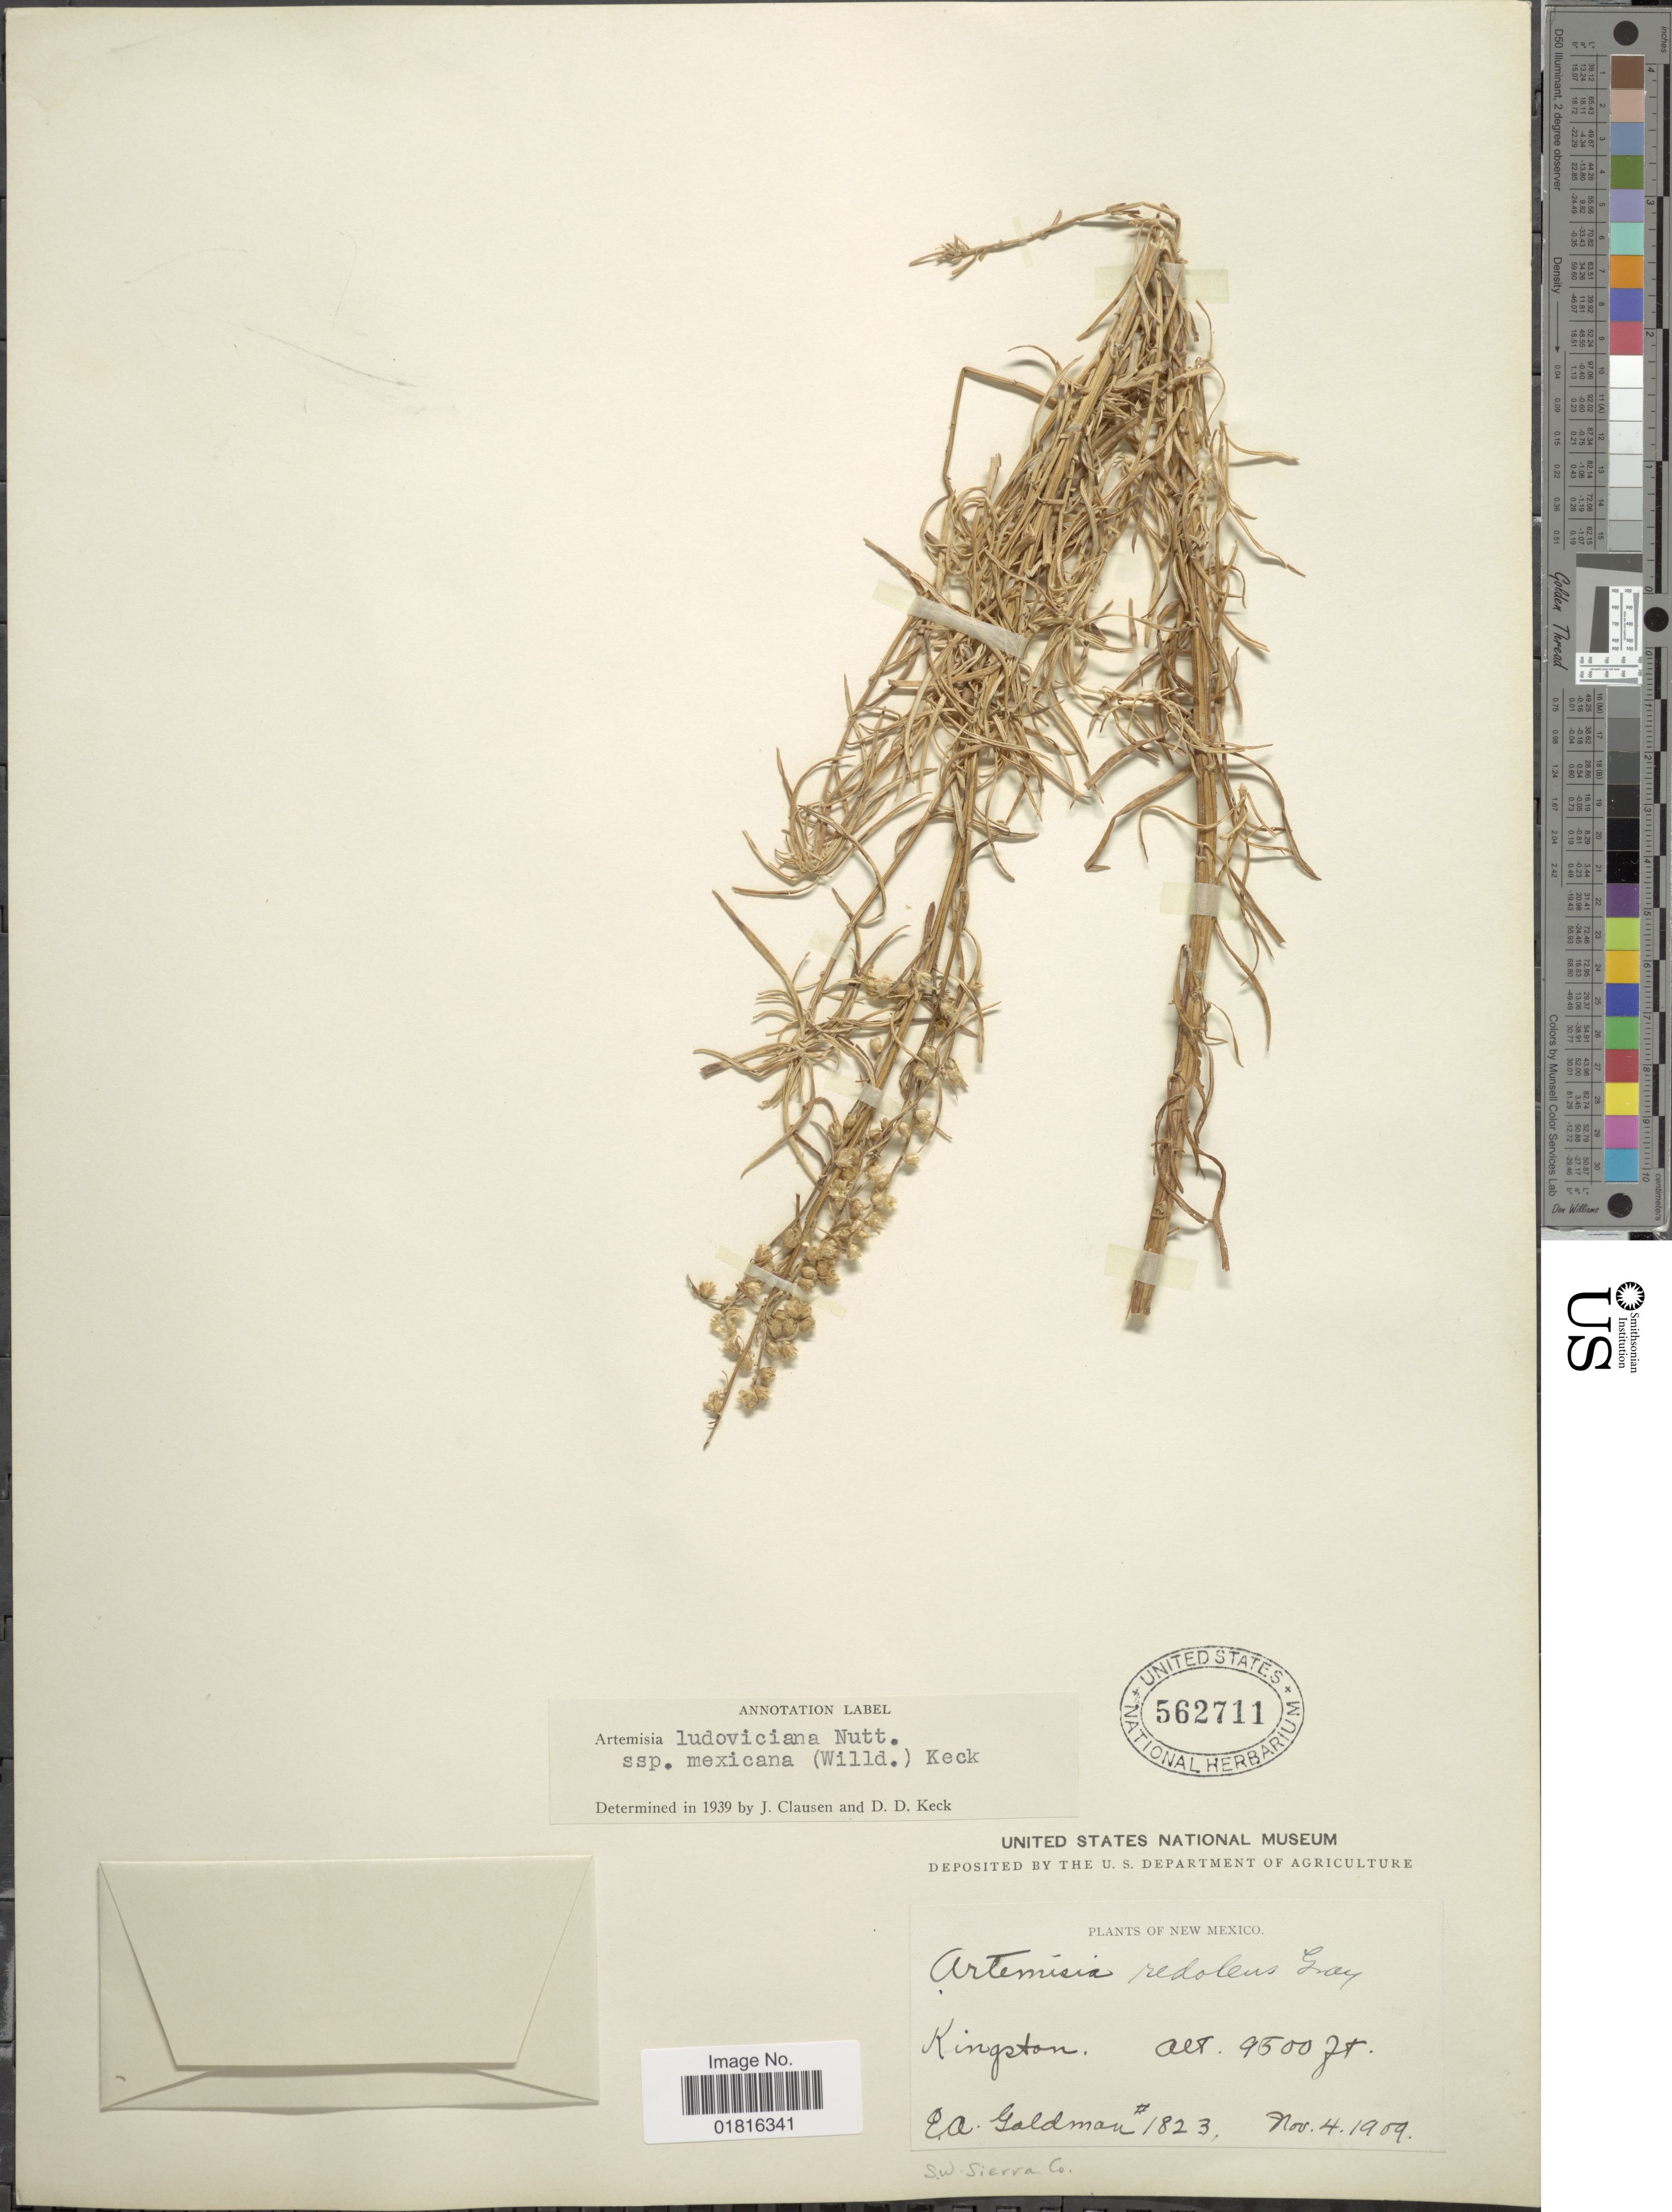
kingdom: Plantae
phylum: Tracheophyta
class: Magnoliopsida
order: Asterales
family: Asteraceae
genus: Artemisia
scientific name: Artemisia ludoviciana subsp. mexicana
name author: (Willd. ex Spreng.) D.D. Keck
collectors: E. A. Goldman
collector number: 1823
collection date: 1909-11-04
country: United States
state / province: New Mexico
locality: Kingstone, S.W. Sierra Co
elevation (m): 2896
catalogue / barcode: US 562711